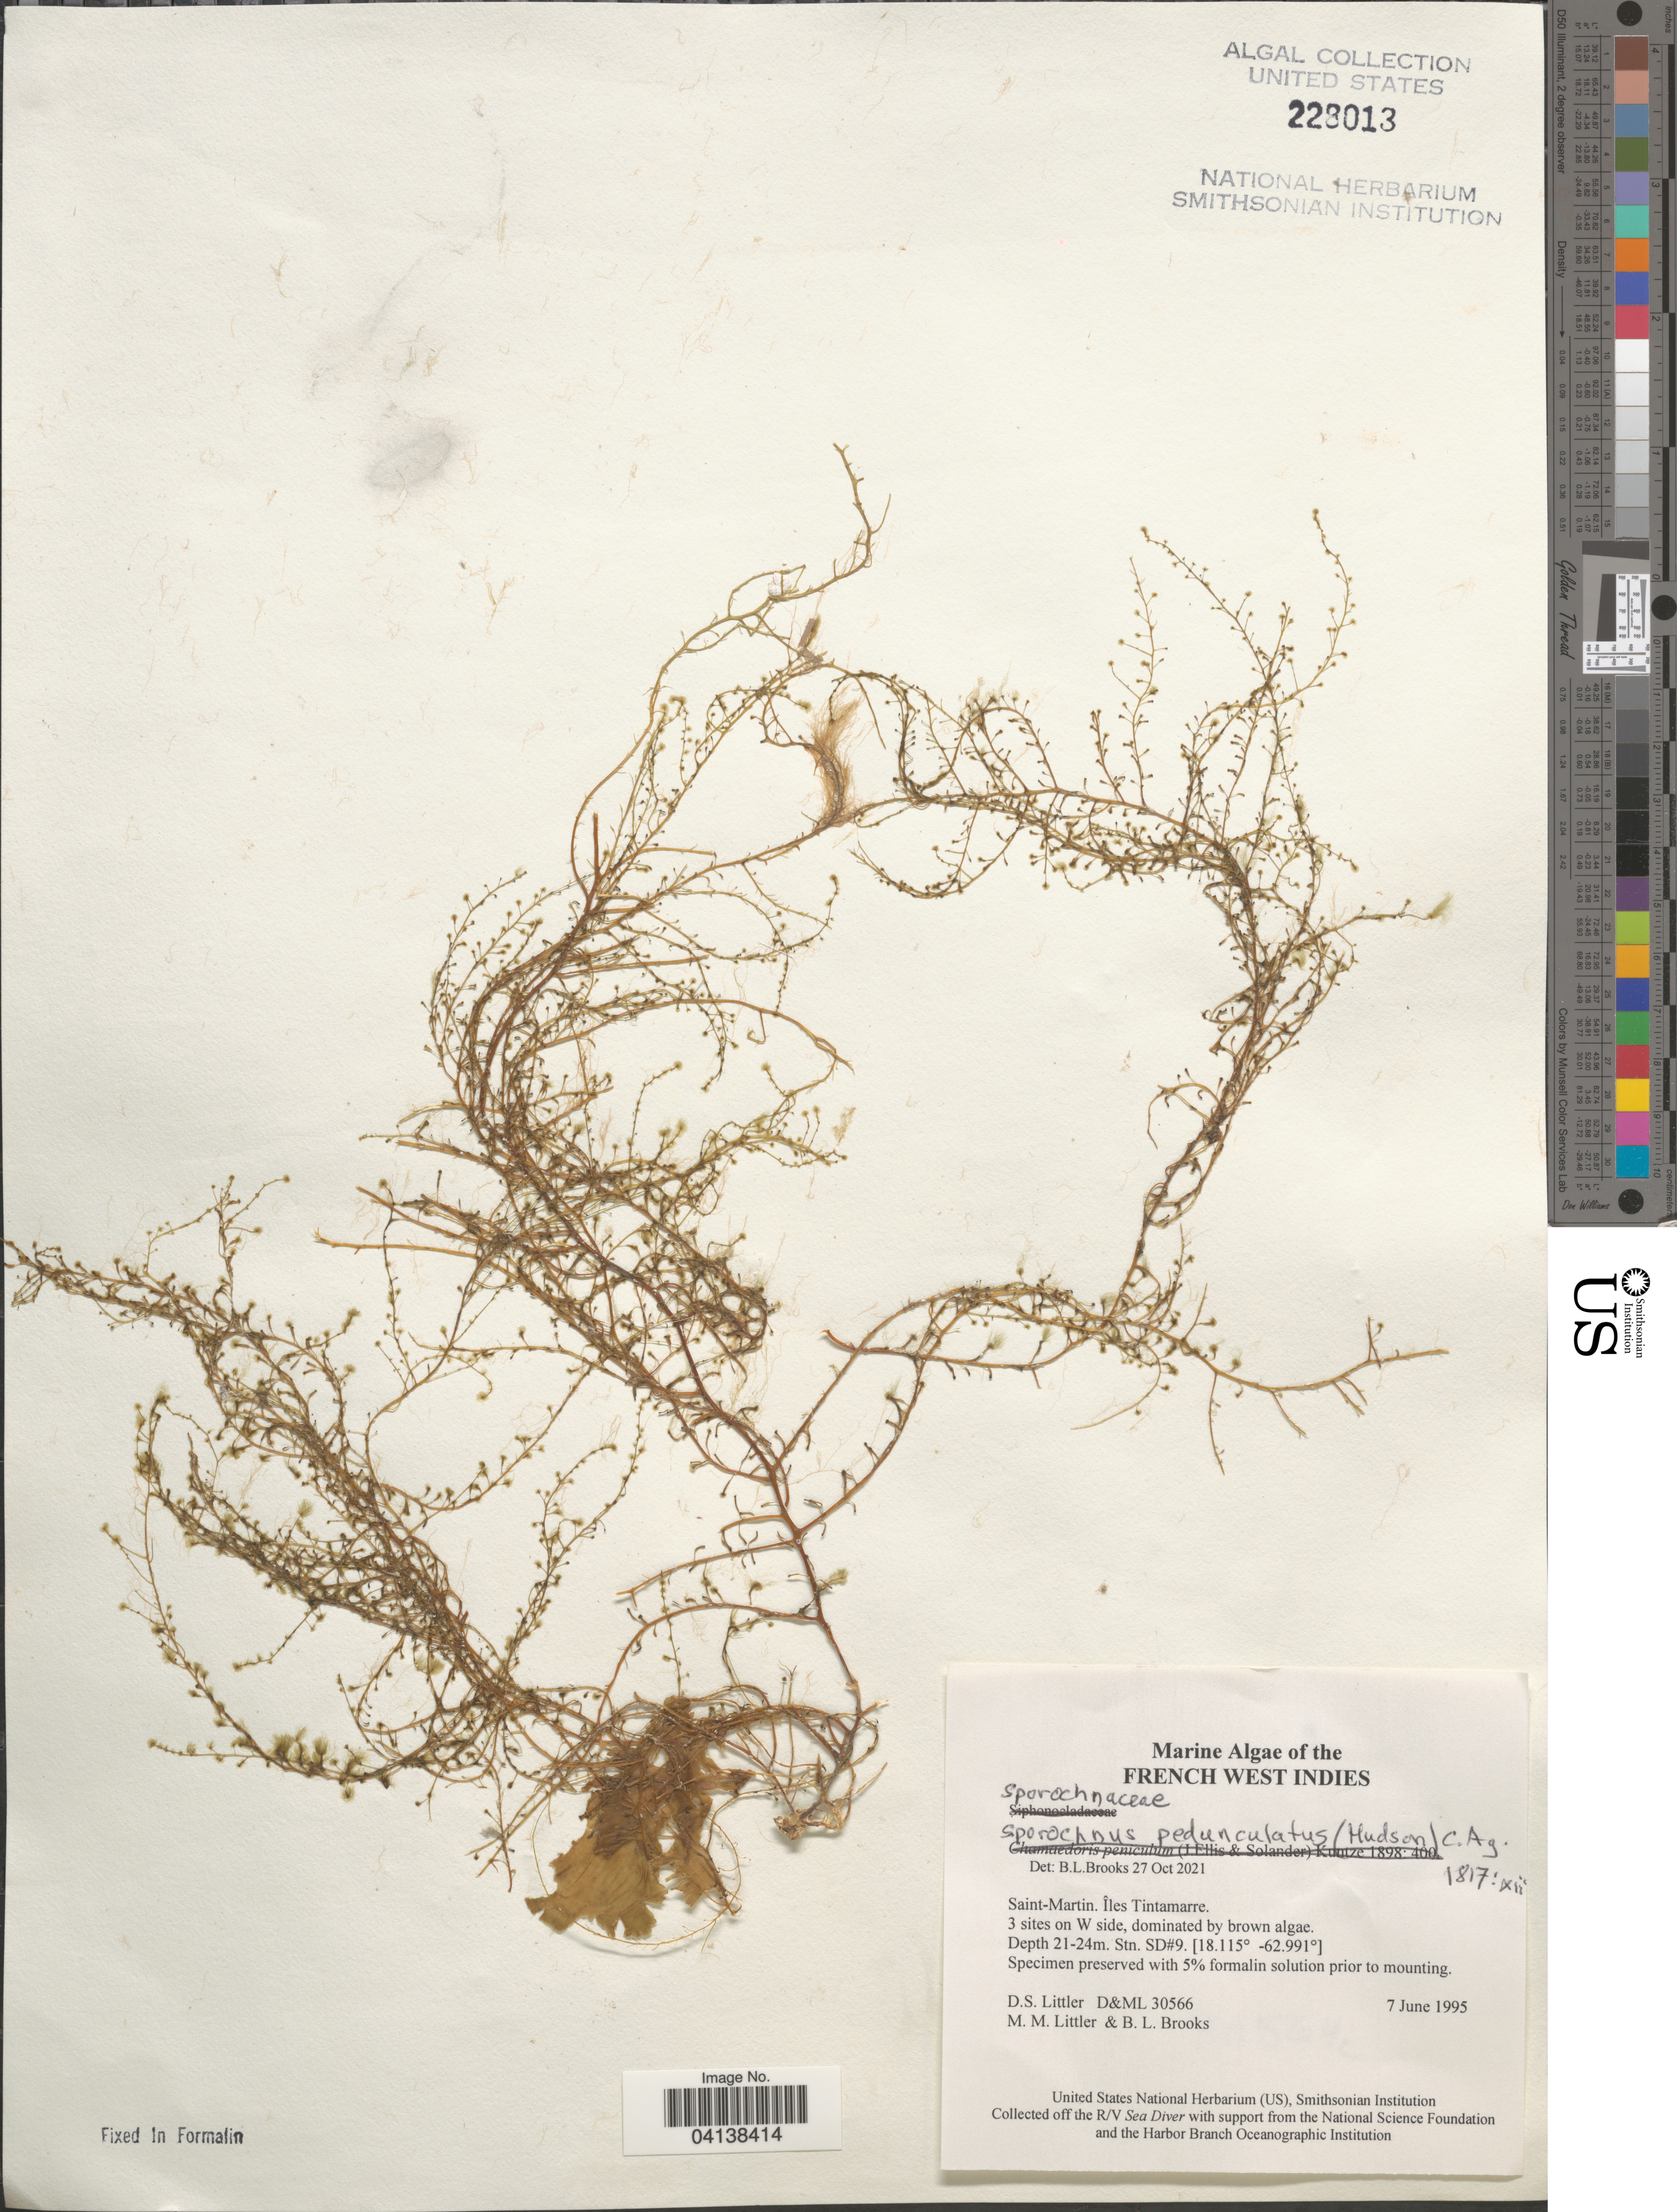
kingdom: Chromista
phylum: Ochrophyta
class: Phaeophyceae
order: Sporochnales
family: Sporochnaceae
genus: Sporochnus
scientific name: Sporochnus pedunculatus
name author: (Huds.) C. Agardh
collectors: D. S. Littler & B. Brooks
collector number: D&ML 30566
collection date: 1995-06-07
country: Saint Martin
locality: French West Indies. Saint-Martin. Îles Tintamarre. 3 sites on W side. Stn. SD#9.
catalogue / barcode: US 228013